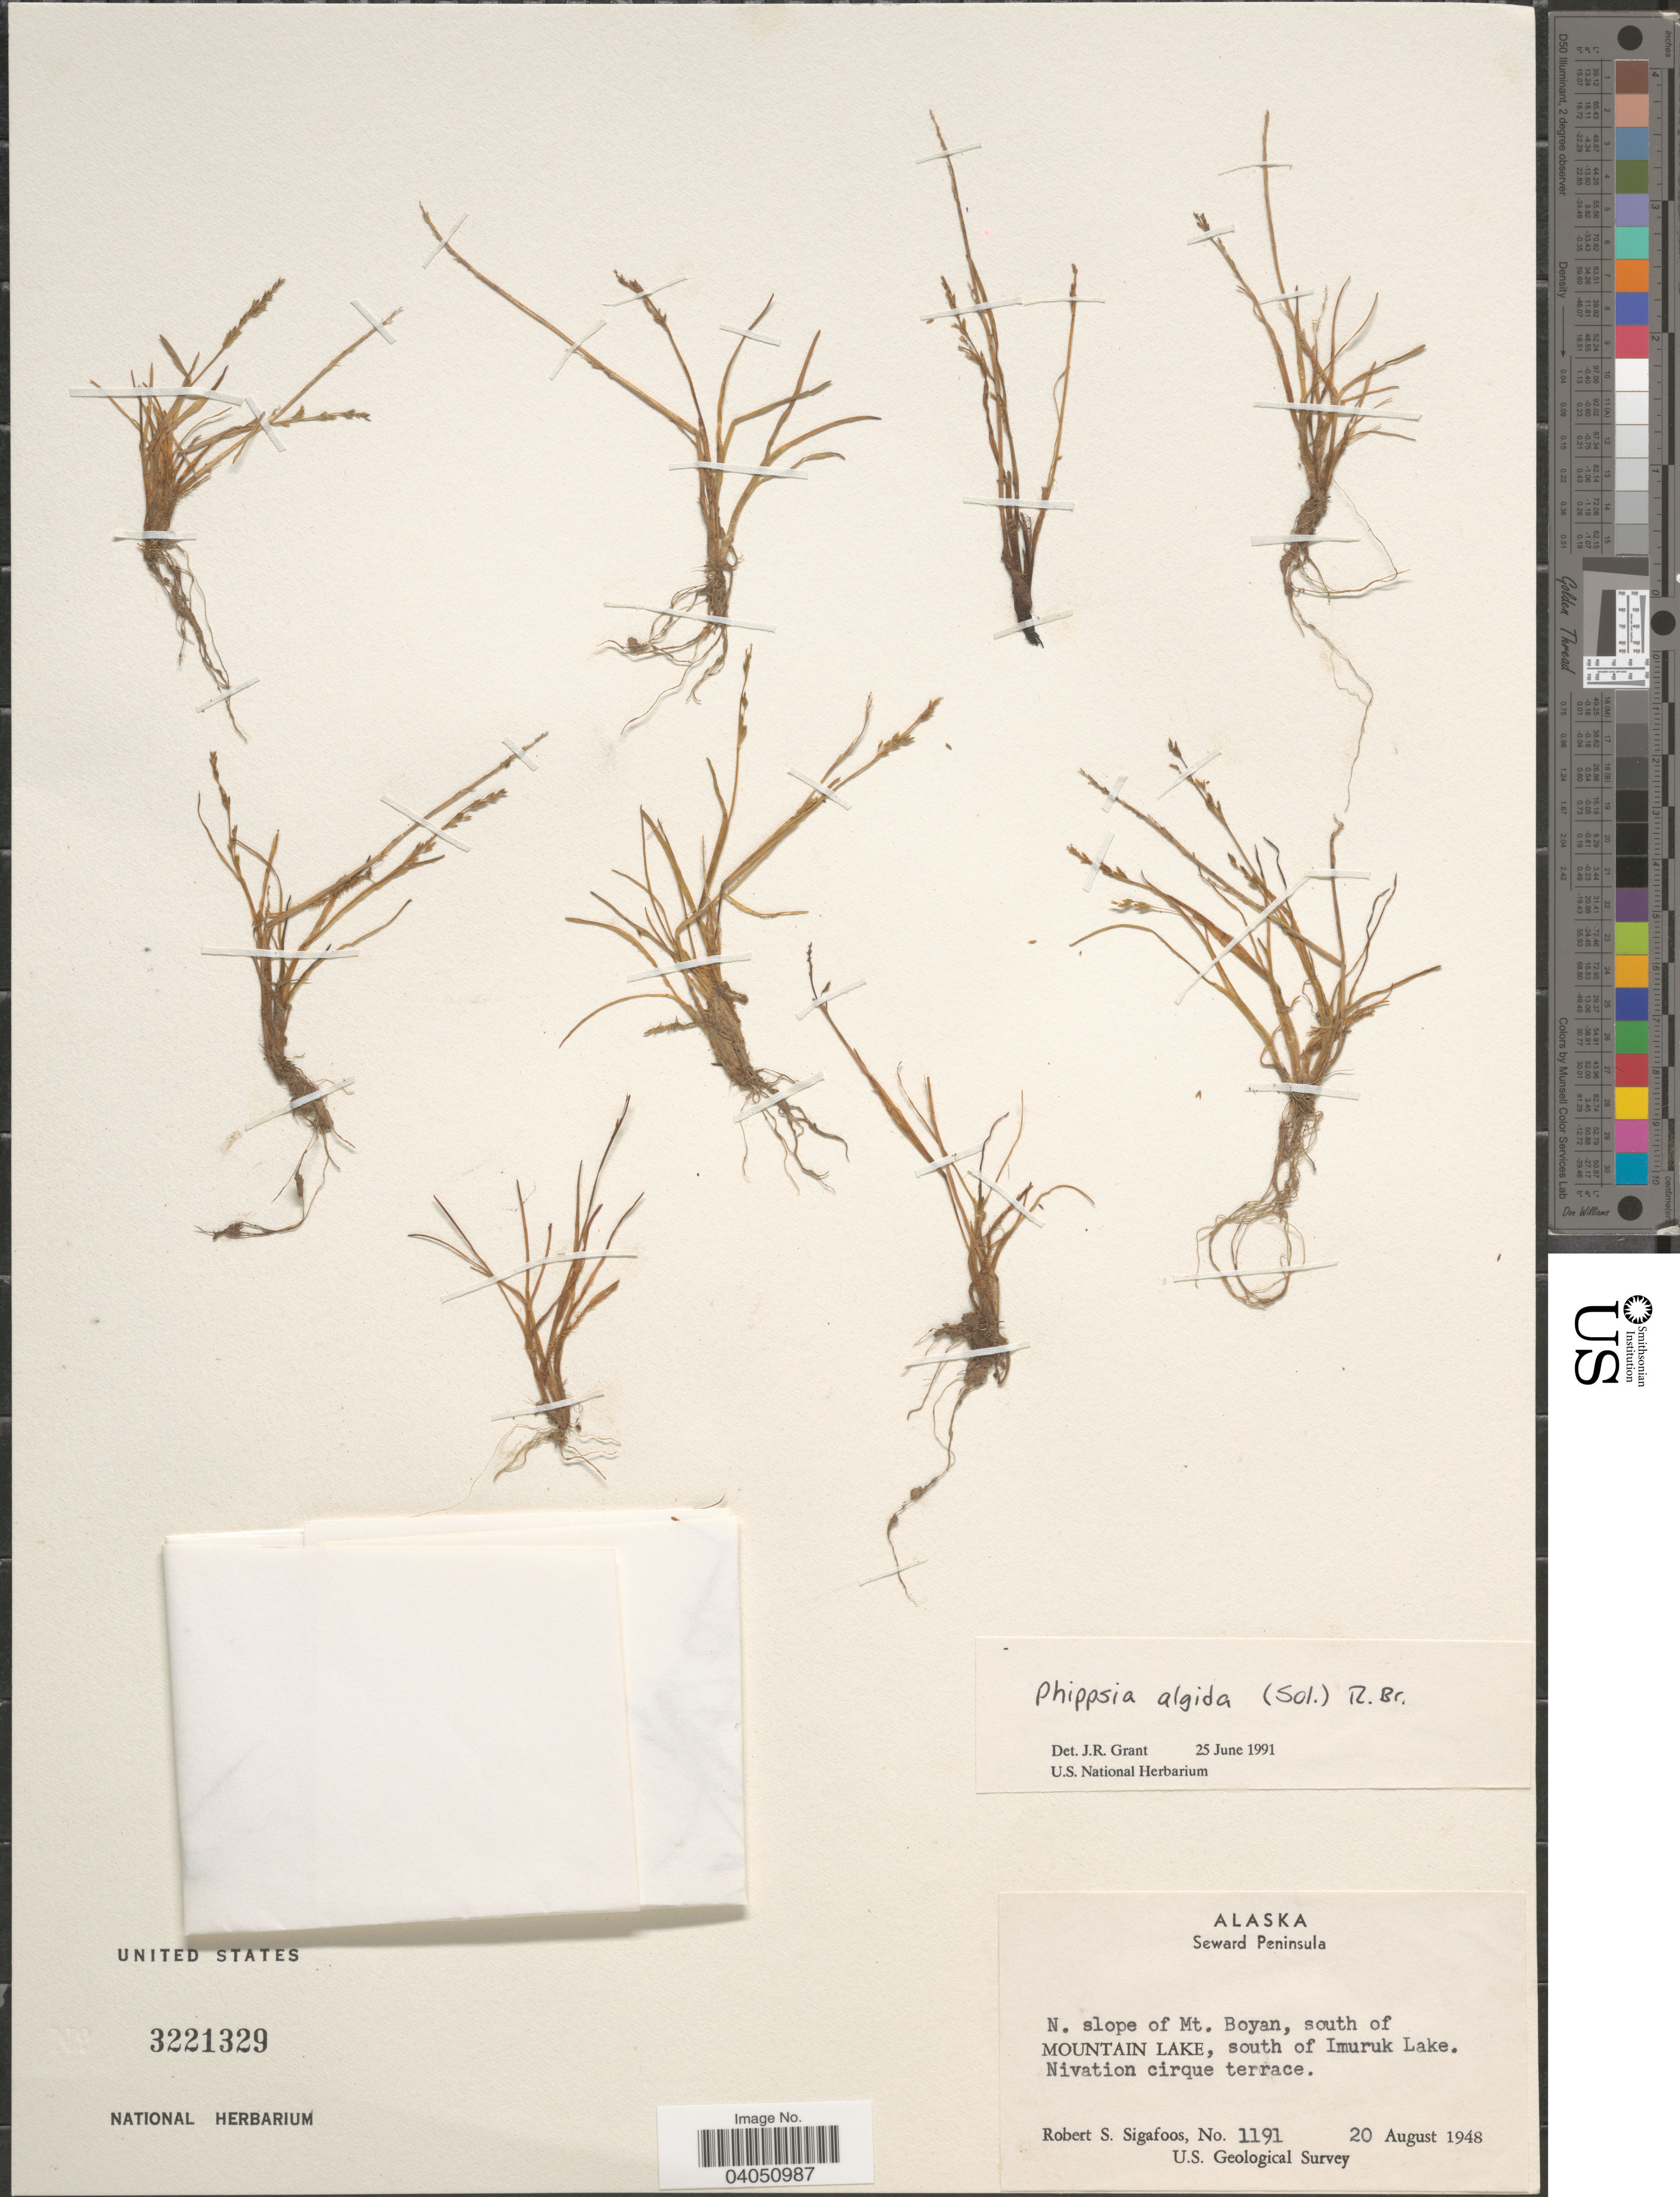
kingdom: Plantae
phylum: Tracheophyta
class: Liliopsida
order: Poales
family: Poaceae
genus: Phippsia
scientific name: Phippsia algida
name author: (Sol.) R. Br.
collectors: R. Sigafoos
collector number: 1191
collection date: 1948-08-20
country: United States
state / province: Alaska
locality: Seward Peninsula. N. slope of Mt. Boyan, south of Mountain Lake, south of Imuruk Lake. Nivation cirque terrace.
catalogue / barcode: US 3221329